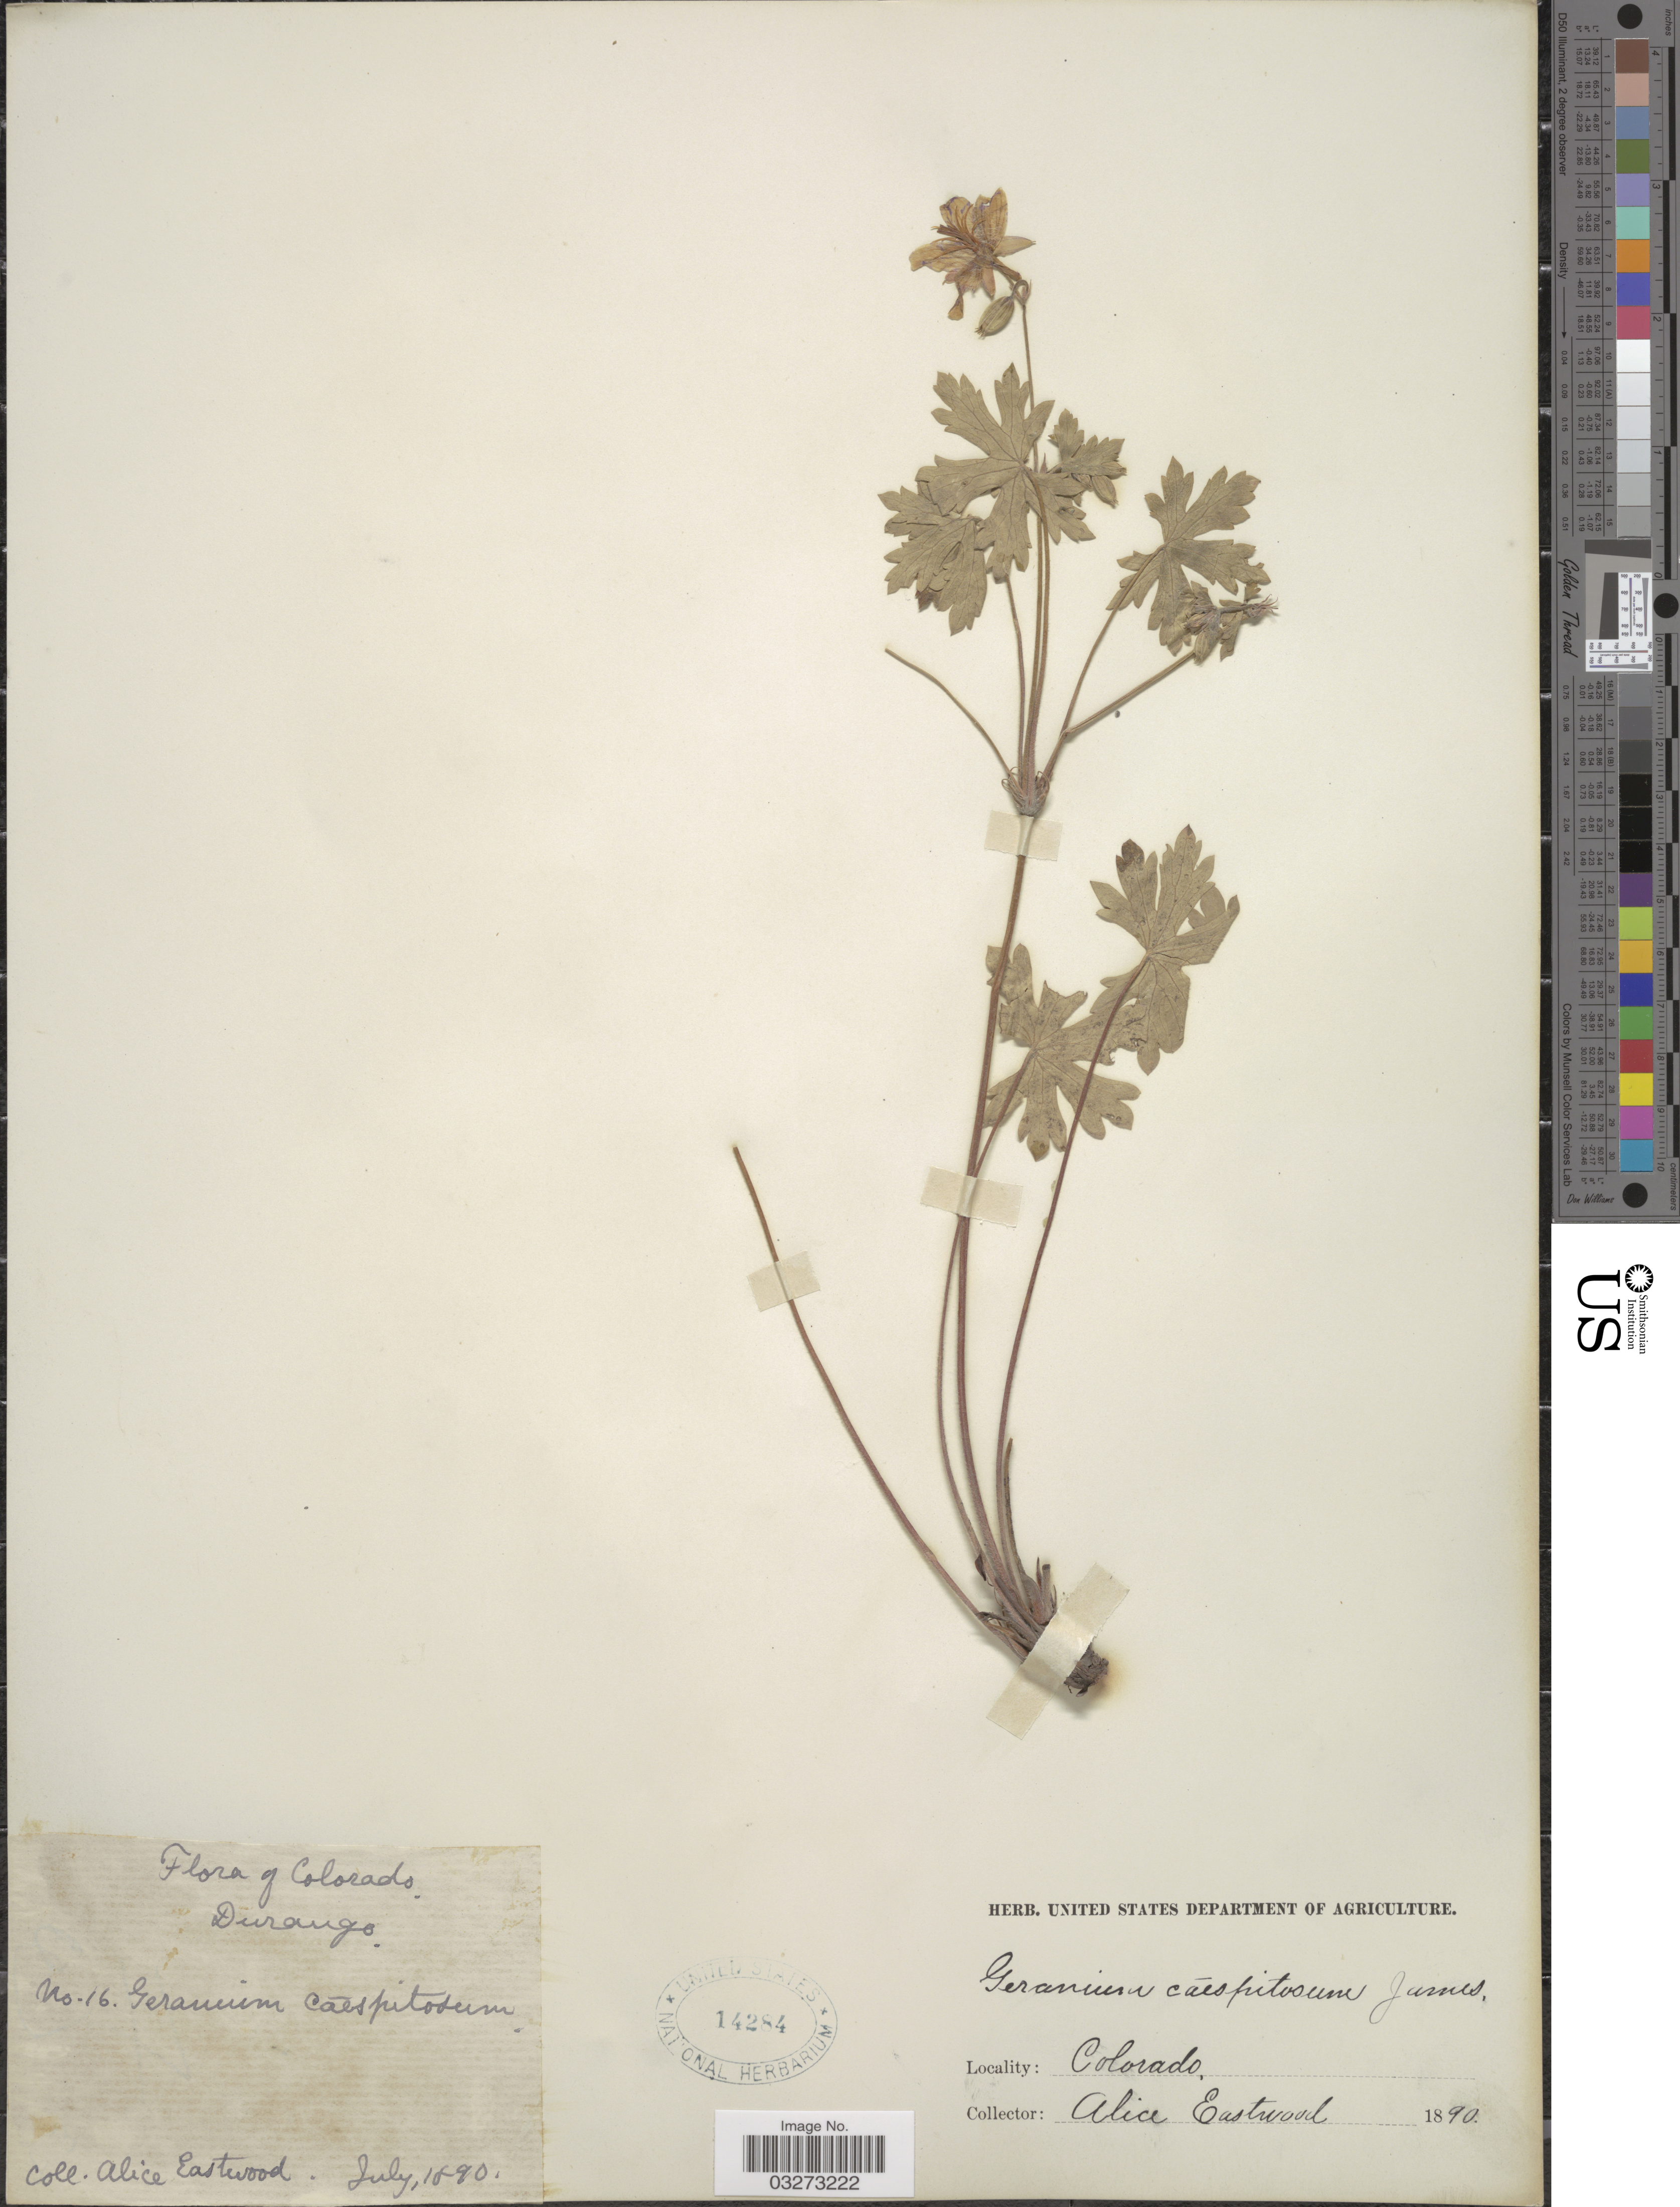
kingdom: Plantae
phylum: Tracheophyta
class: Magnoliopsida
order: Geraniales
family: Geraniaceae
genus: Geranium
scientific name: Geranium caespitosum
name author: E. James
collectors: A. Eastwood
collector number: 16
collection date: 1890-07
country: United States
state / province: Colorado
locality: Durango.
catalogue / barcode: US 14284